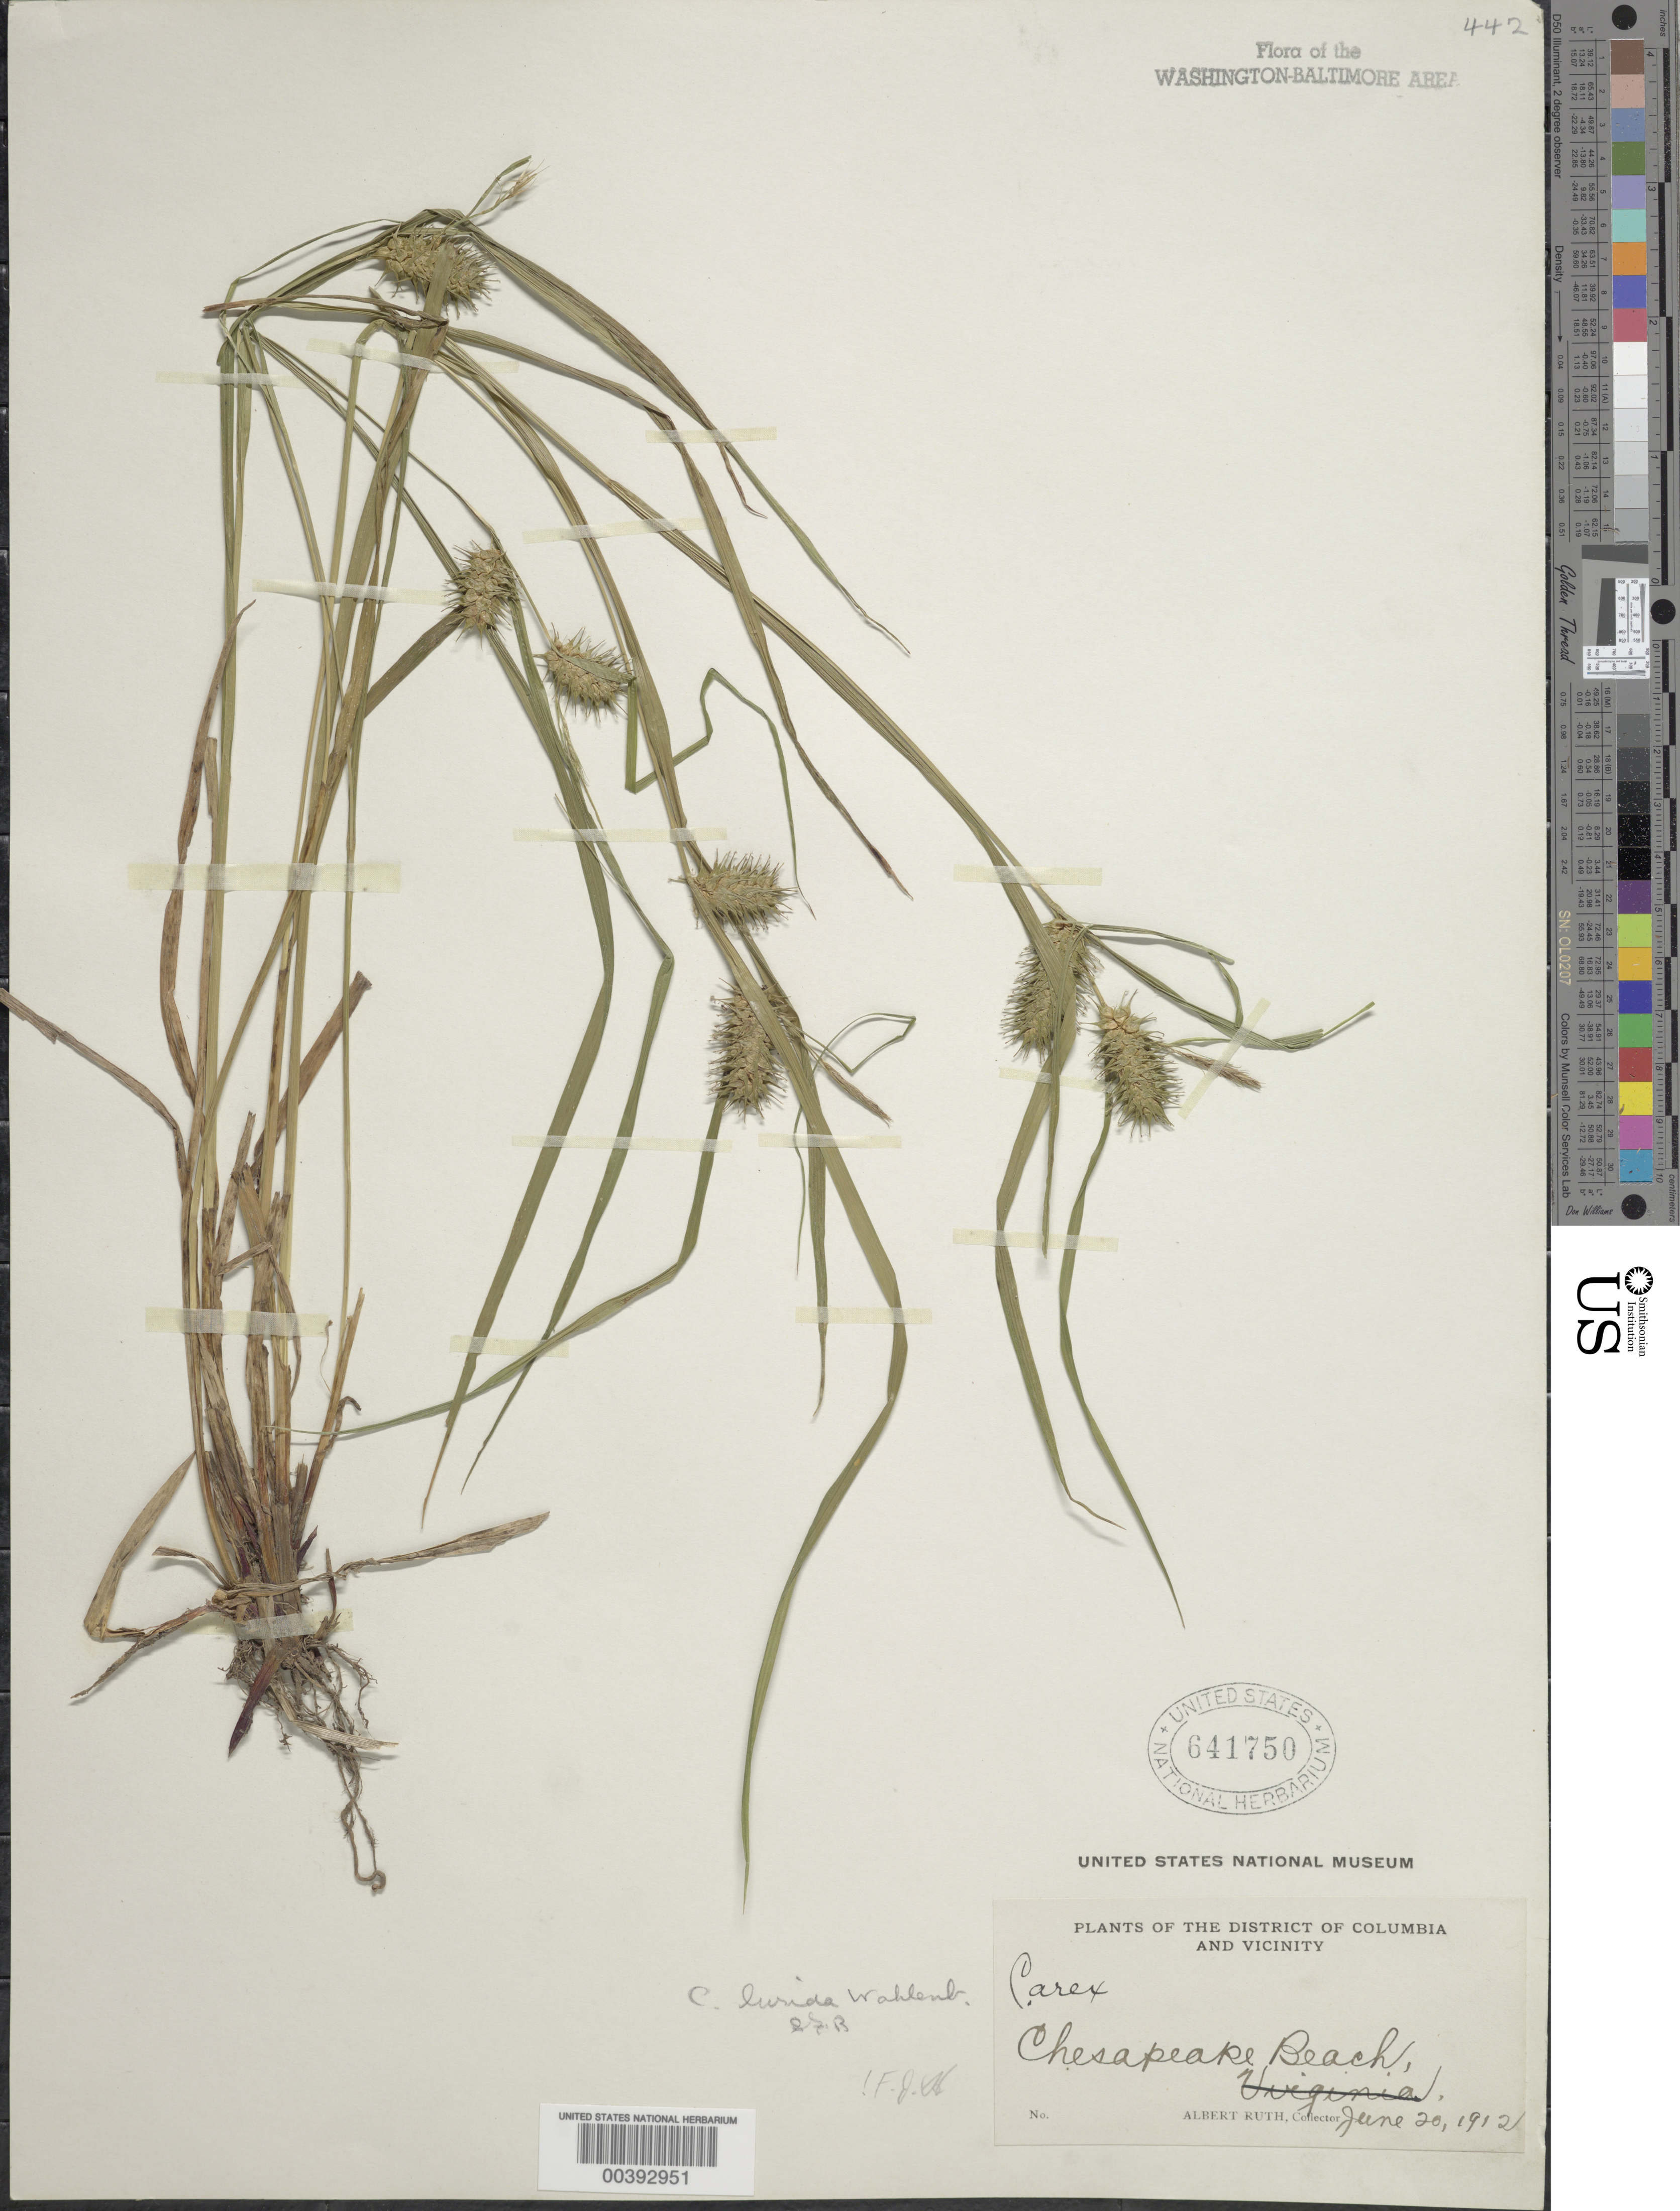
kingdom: Plantae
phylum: Tracheophyta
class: Liliopsida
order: Poales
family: Cyperaceae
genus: Carex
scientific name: Carex lurida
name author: Wahlenb.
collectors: A. Suth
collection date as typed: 20 Jun 1912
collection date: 1912-06-20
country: United States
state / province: Maryland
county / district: Calvert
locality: Chesapeake Beach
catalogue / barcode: US 641750